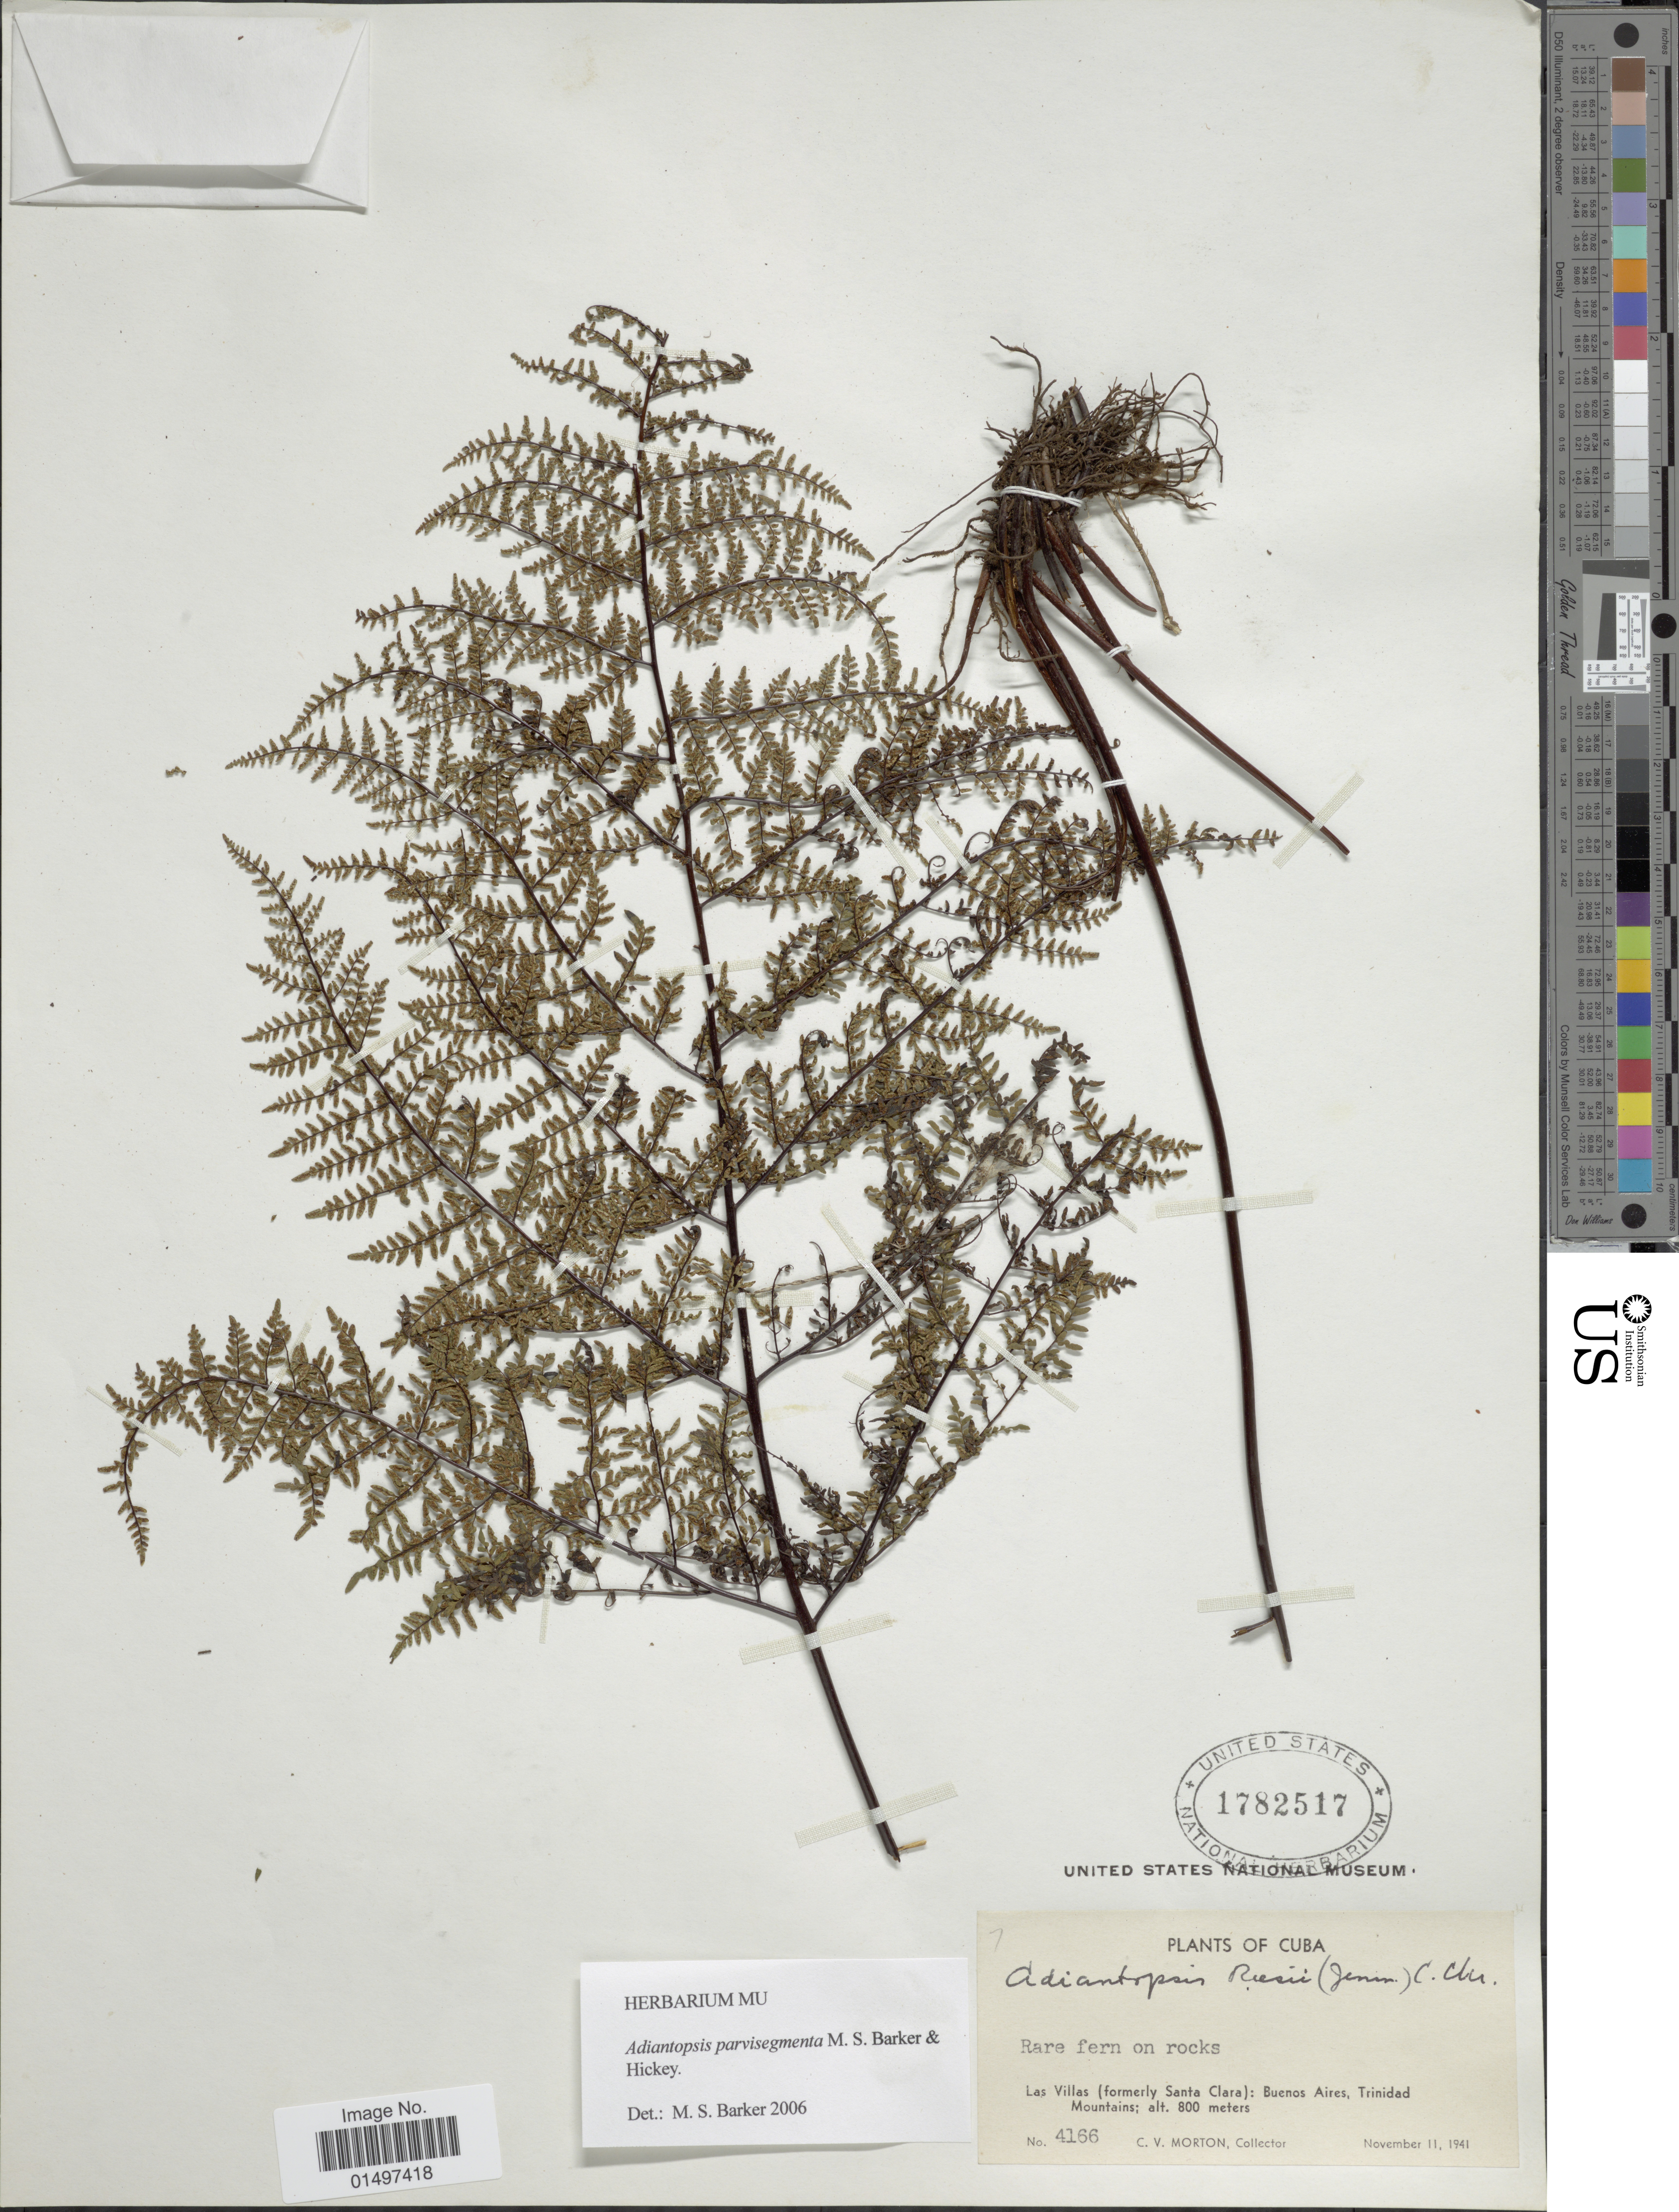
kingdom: Plantae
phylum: Tracheophyta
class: Polypodiopsida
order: Polypodiales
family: Pteridaceae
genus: Adiantopsis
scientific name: Adiantopsis parvisegmenta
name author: M.S. Barker & Hickey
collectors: C. V. Morton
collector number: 4166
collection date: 1941-11-11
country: Cuba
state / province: Las Villas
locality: Las Villas (formerly Santa Clara): Buenos Aires, Trinidad Mountains.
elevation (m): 800